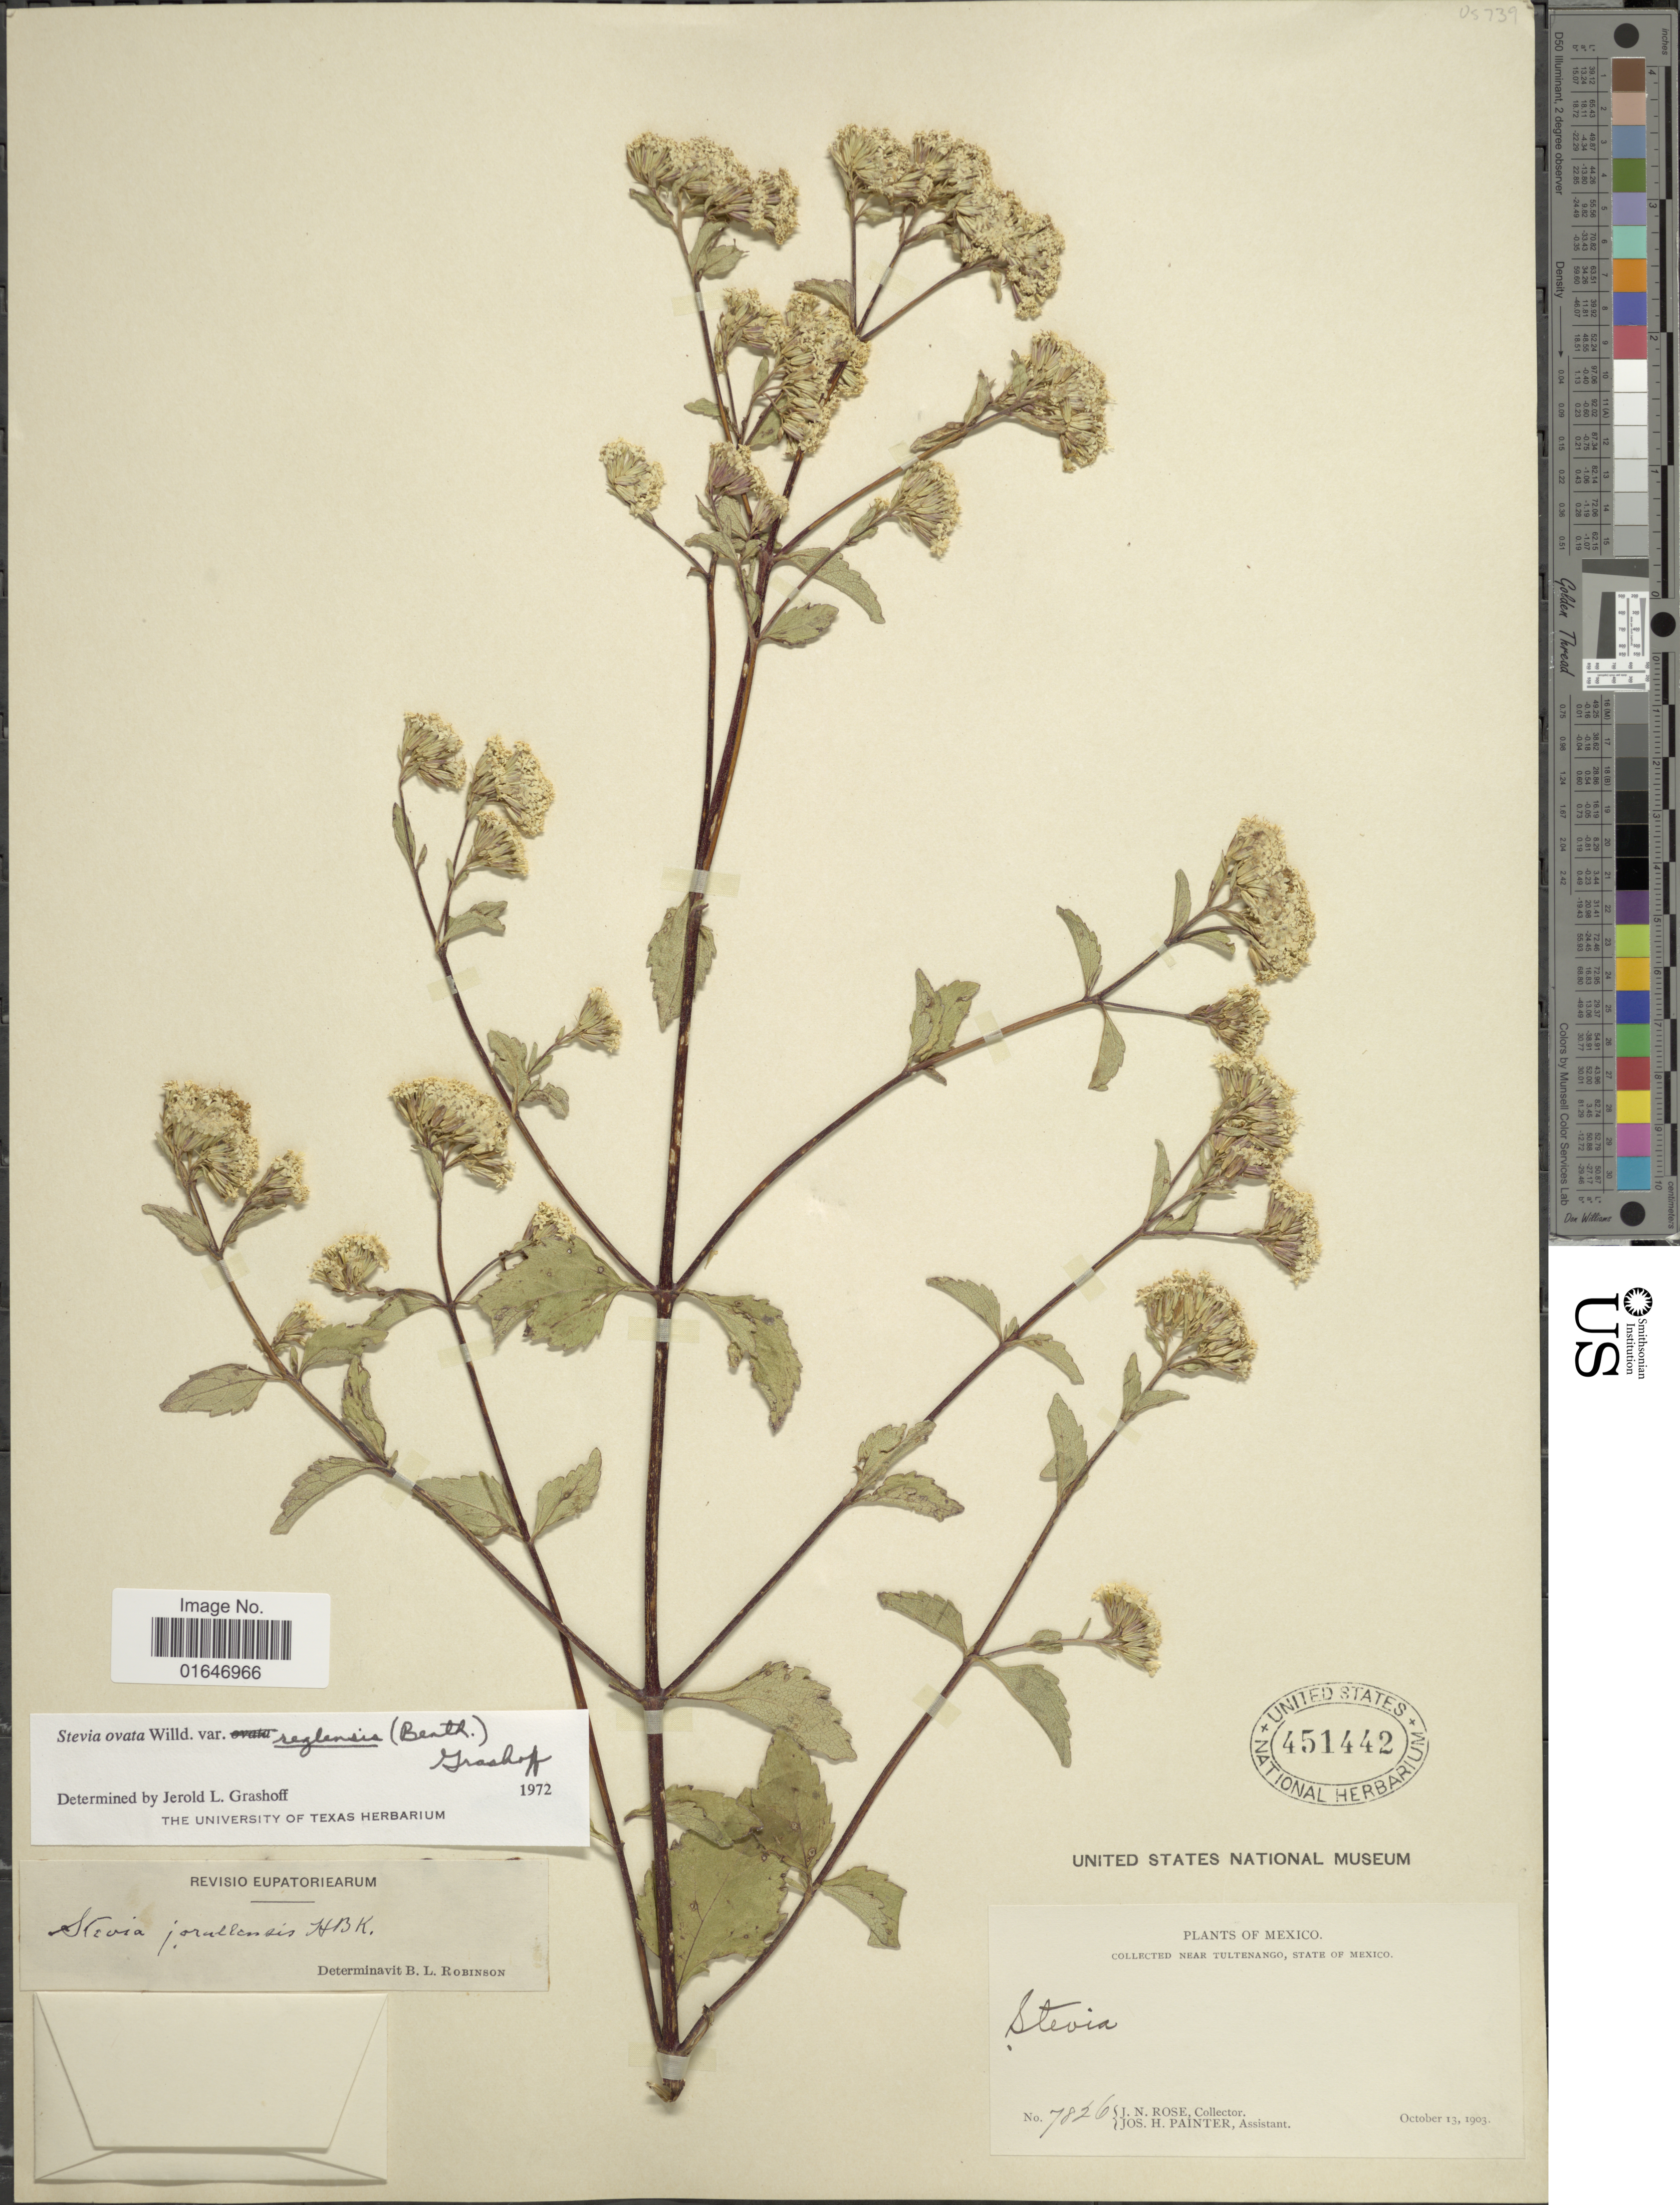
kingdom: Plantae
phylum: Tracheophyta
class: Magnoliopsida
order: Asterales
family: Asteraceae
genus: Stevia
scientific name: Stevia ovata var. reglensis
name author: (Benth.) Grashoff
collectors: J. N. Rose & J. H. Painter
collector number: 7826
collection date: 1903-10-13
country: Mexico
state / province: México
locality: Near Tultenango.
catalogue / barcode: US 451442